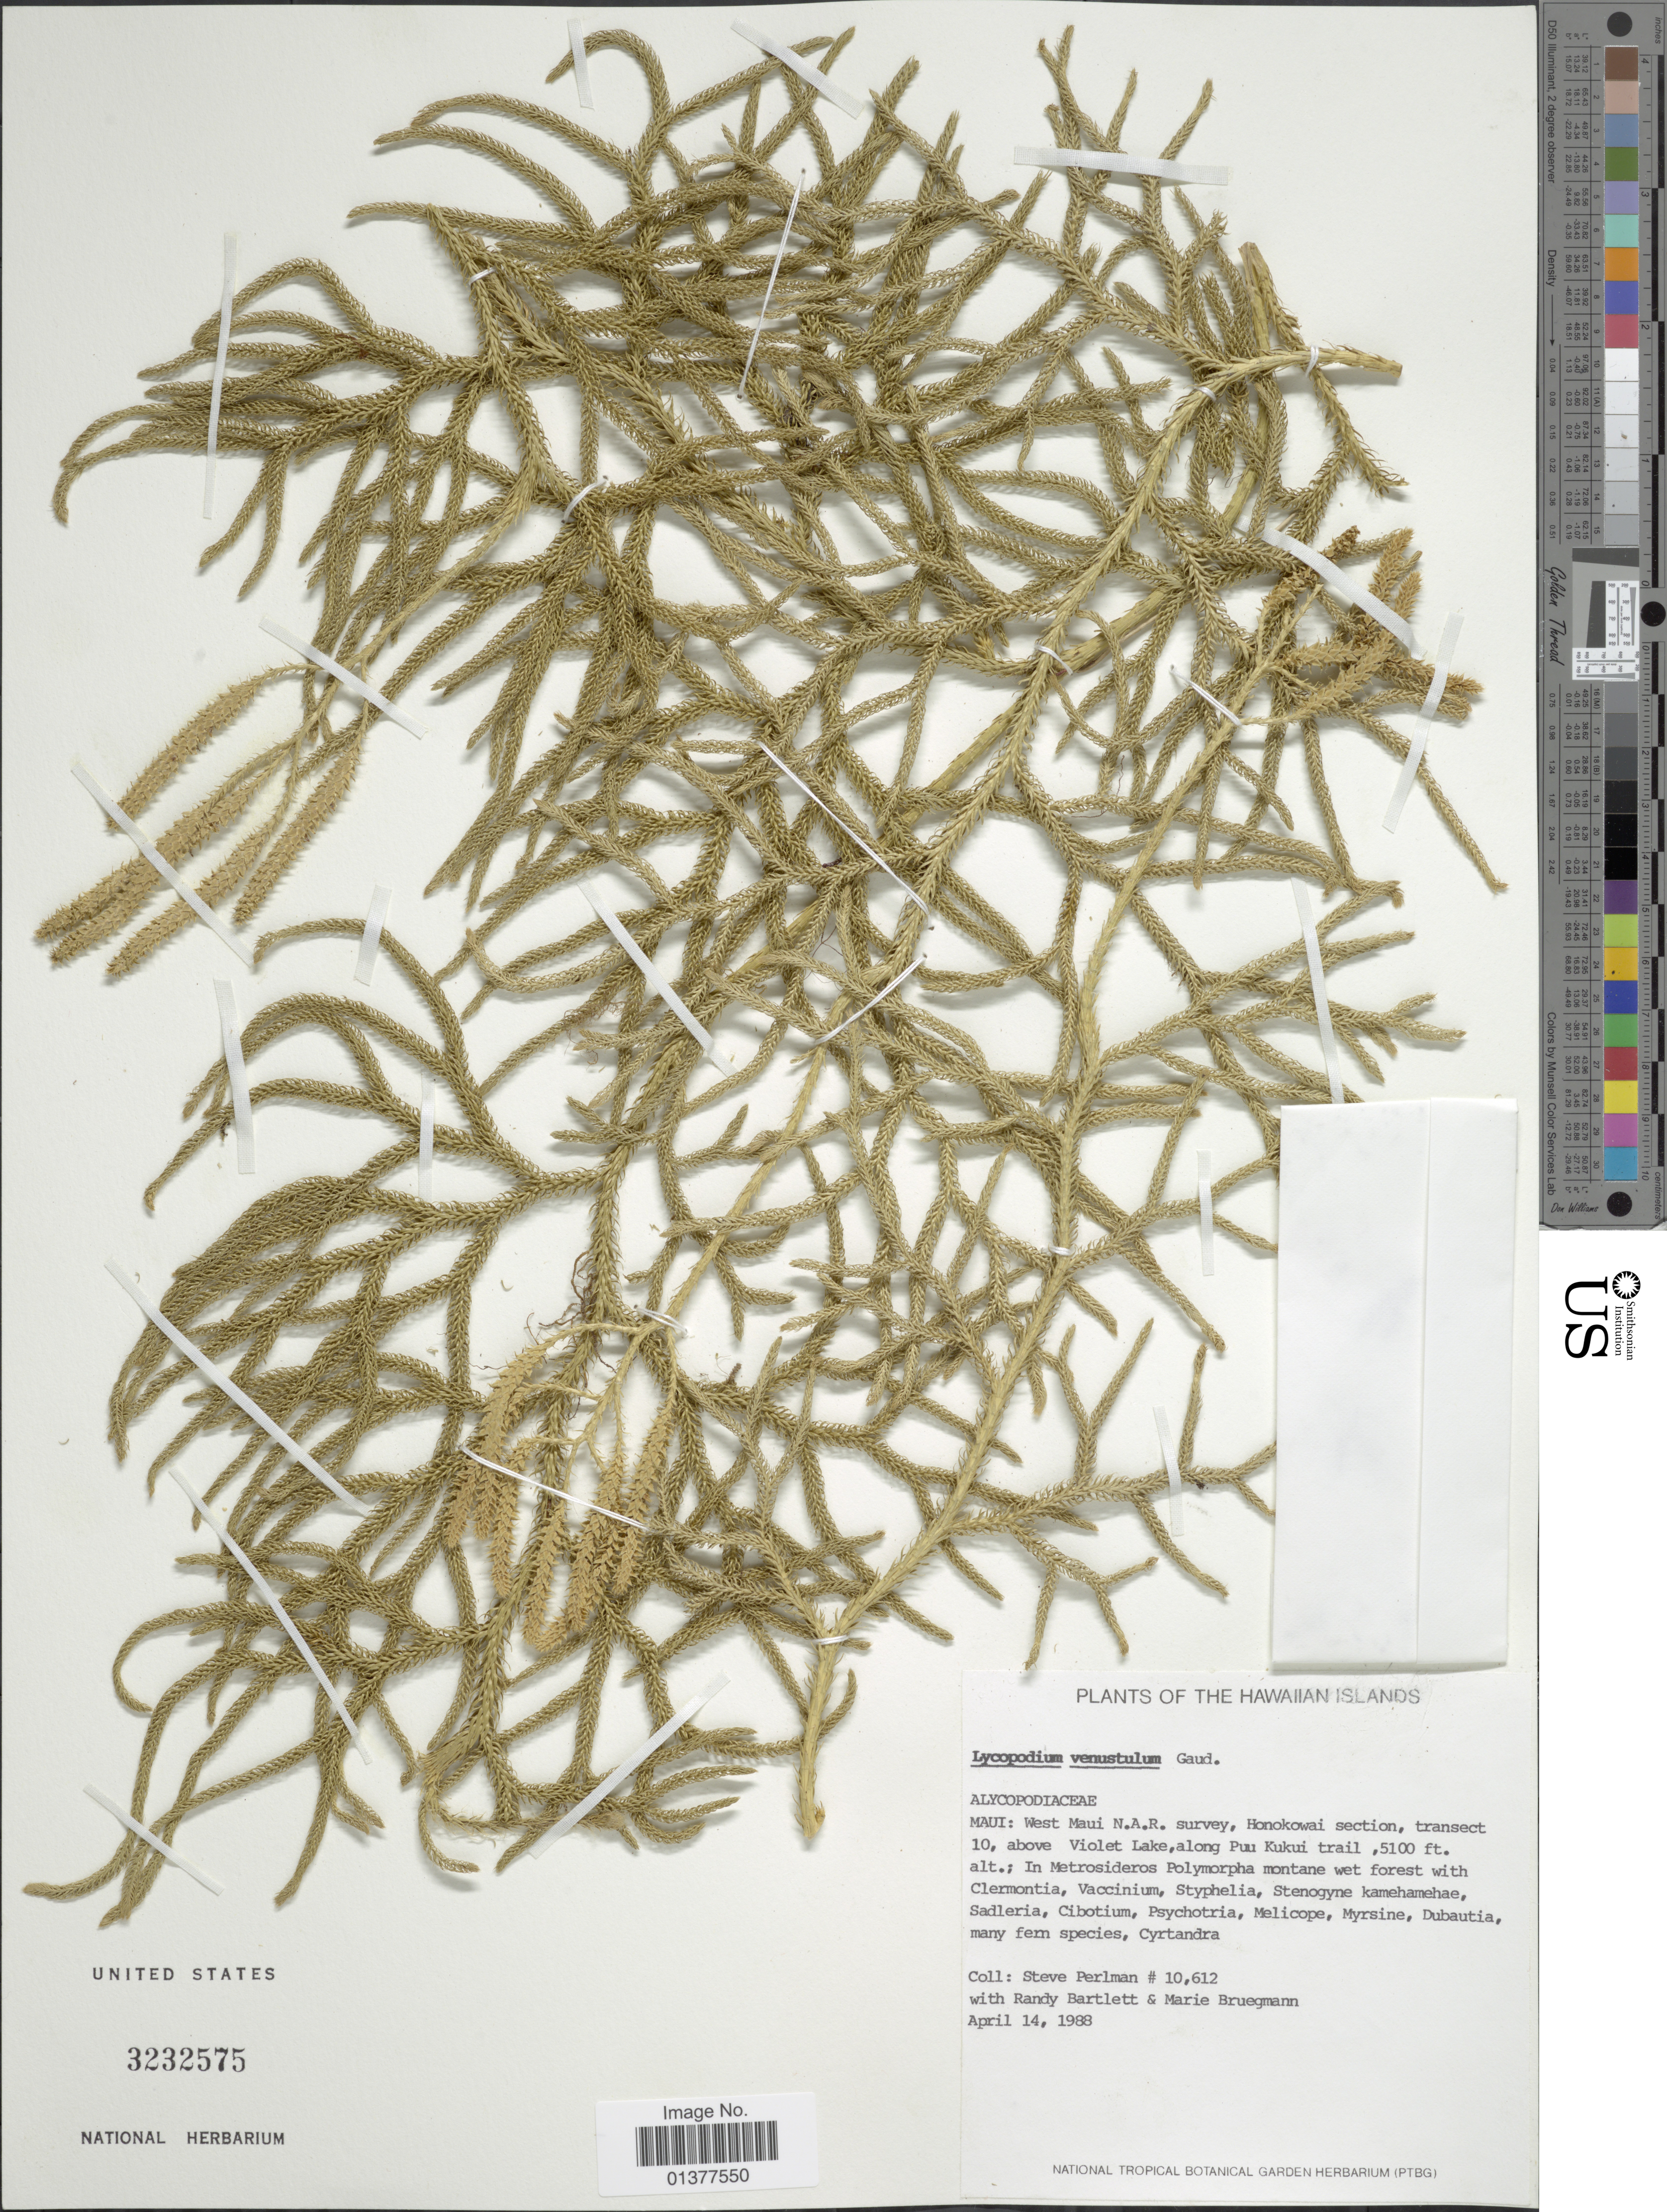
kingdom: Plantae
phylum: Tracheophyta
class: Lycopodiopsida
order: Lycopodiales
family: Lycopodiaceae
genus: Diphasiastrum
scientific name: Diphasiastrum wightianum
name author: (Wall. ex Hook. & Grev.) Holub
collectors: S. Perlam, R. Bartlett & M. Bruegmann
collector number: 10612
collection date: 1988-04-14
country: United States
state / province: Hawaii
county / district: Maui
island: Maui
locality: West Maui N.A.R. survey, Honokowai section, transect 10, above Violet Lake, along Puu Kukui trail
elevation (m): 1554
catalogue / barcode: US 3232575